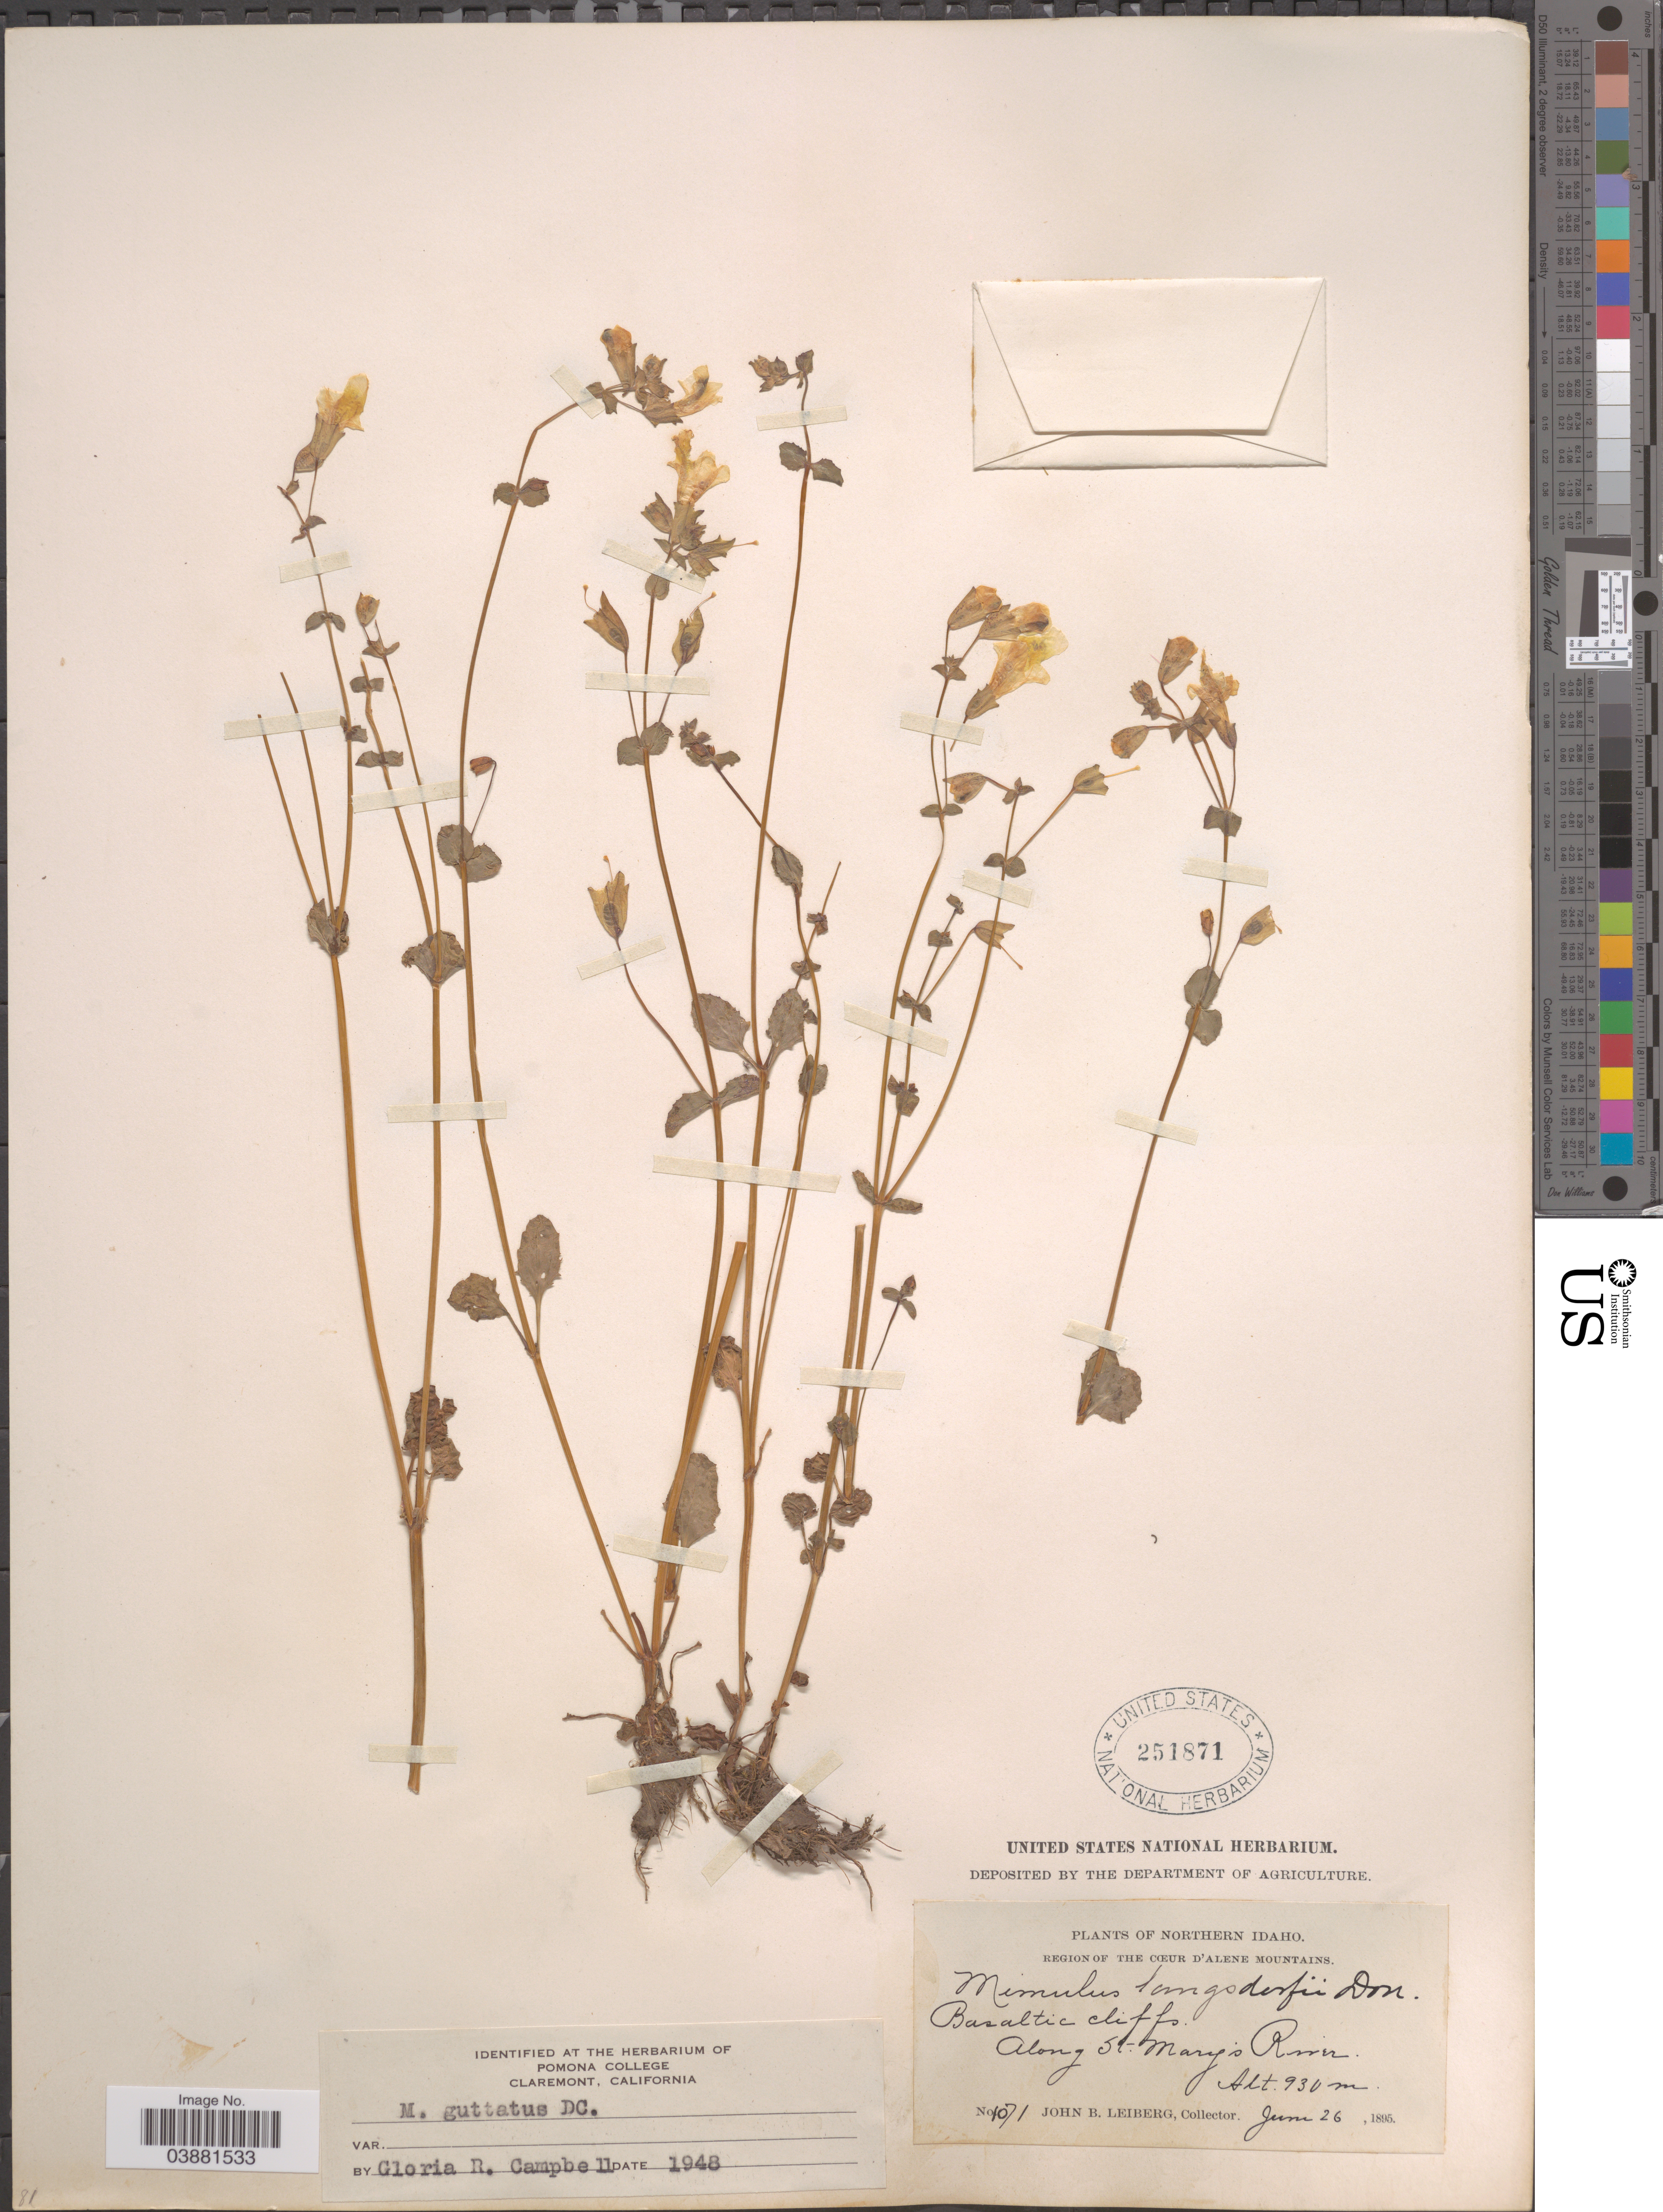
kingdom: Plantae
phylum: Tracheophyta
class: Magnoliopsida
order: Lamiales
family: Phrymaceae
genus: Mimulus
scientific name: Mimulus guttatus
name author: DC.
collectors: J. B. Leiberg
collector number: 1071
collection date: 1895-06-26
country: United States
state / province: Idaho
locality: Northern Idaho. Region of the Coeur d'Alene Mountains. Along St. Mary's River.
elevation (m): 930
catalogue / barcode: US 251871